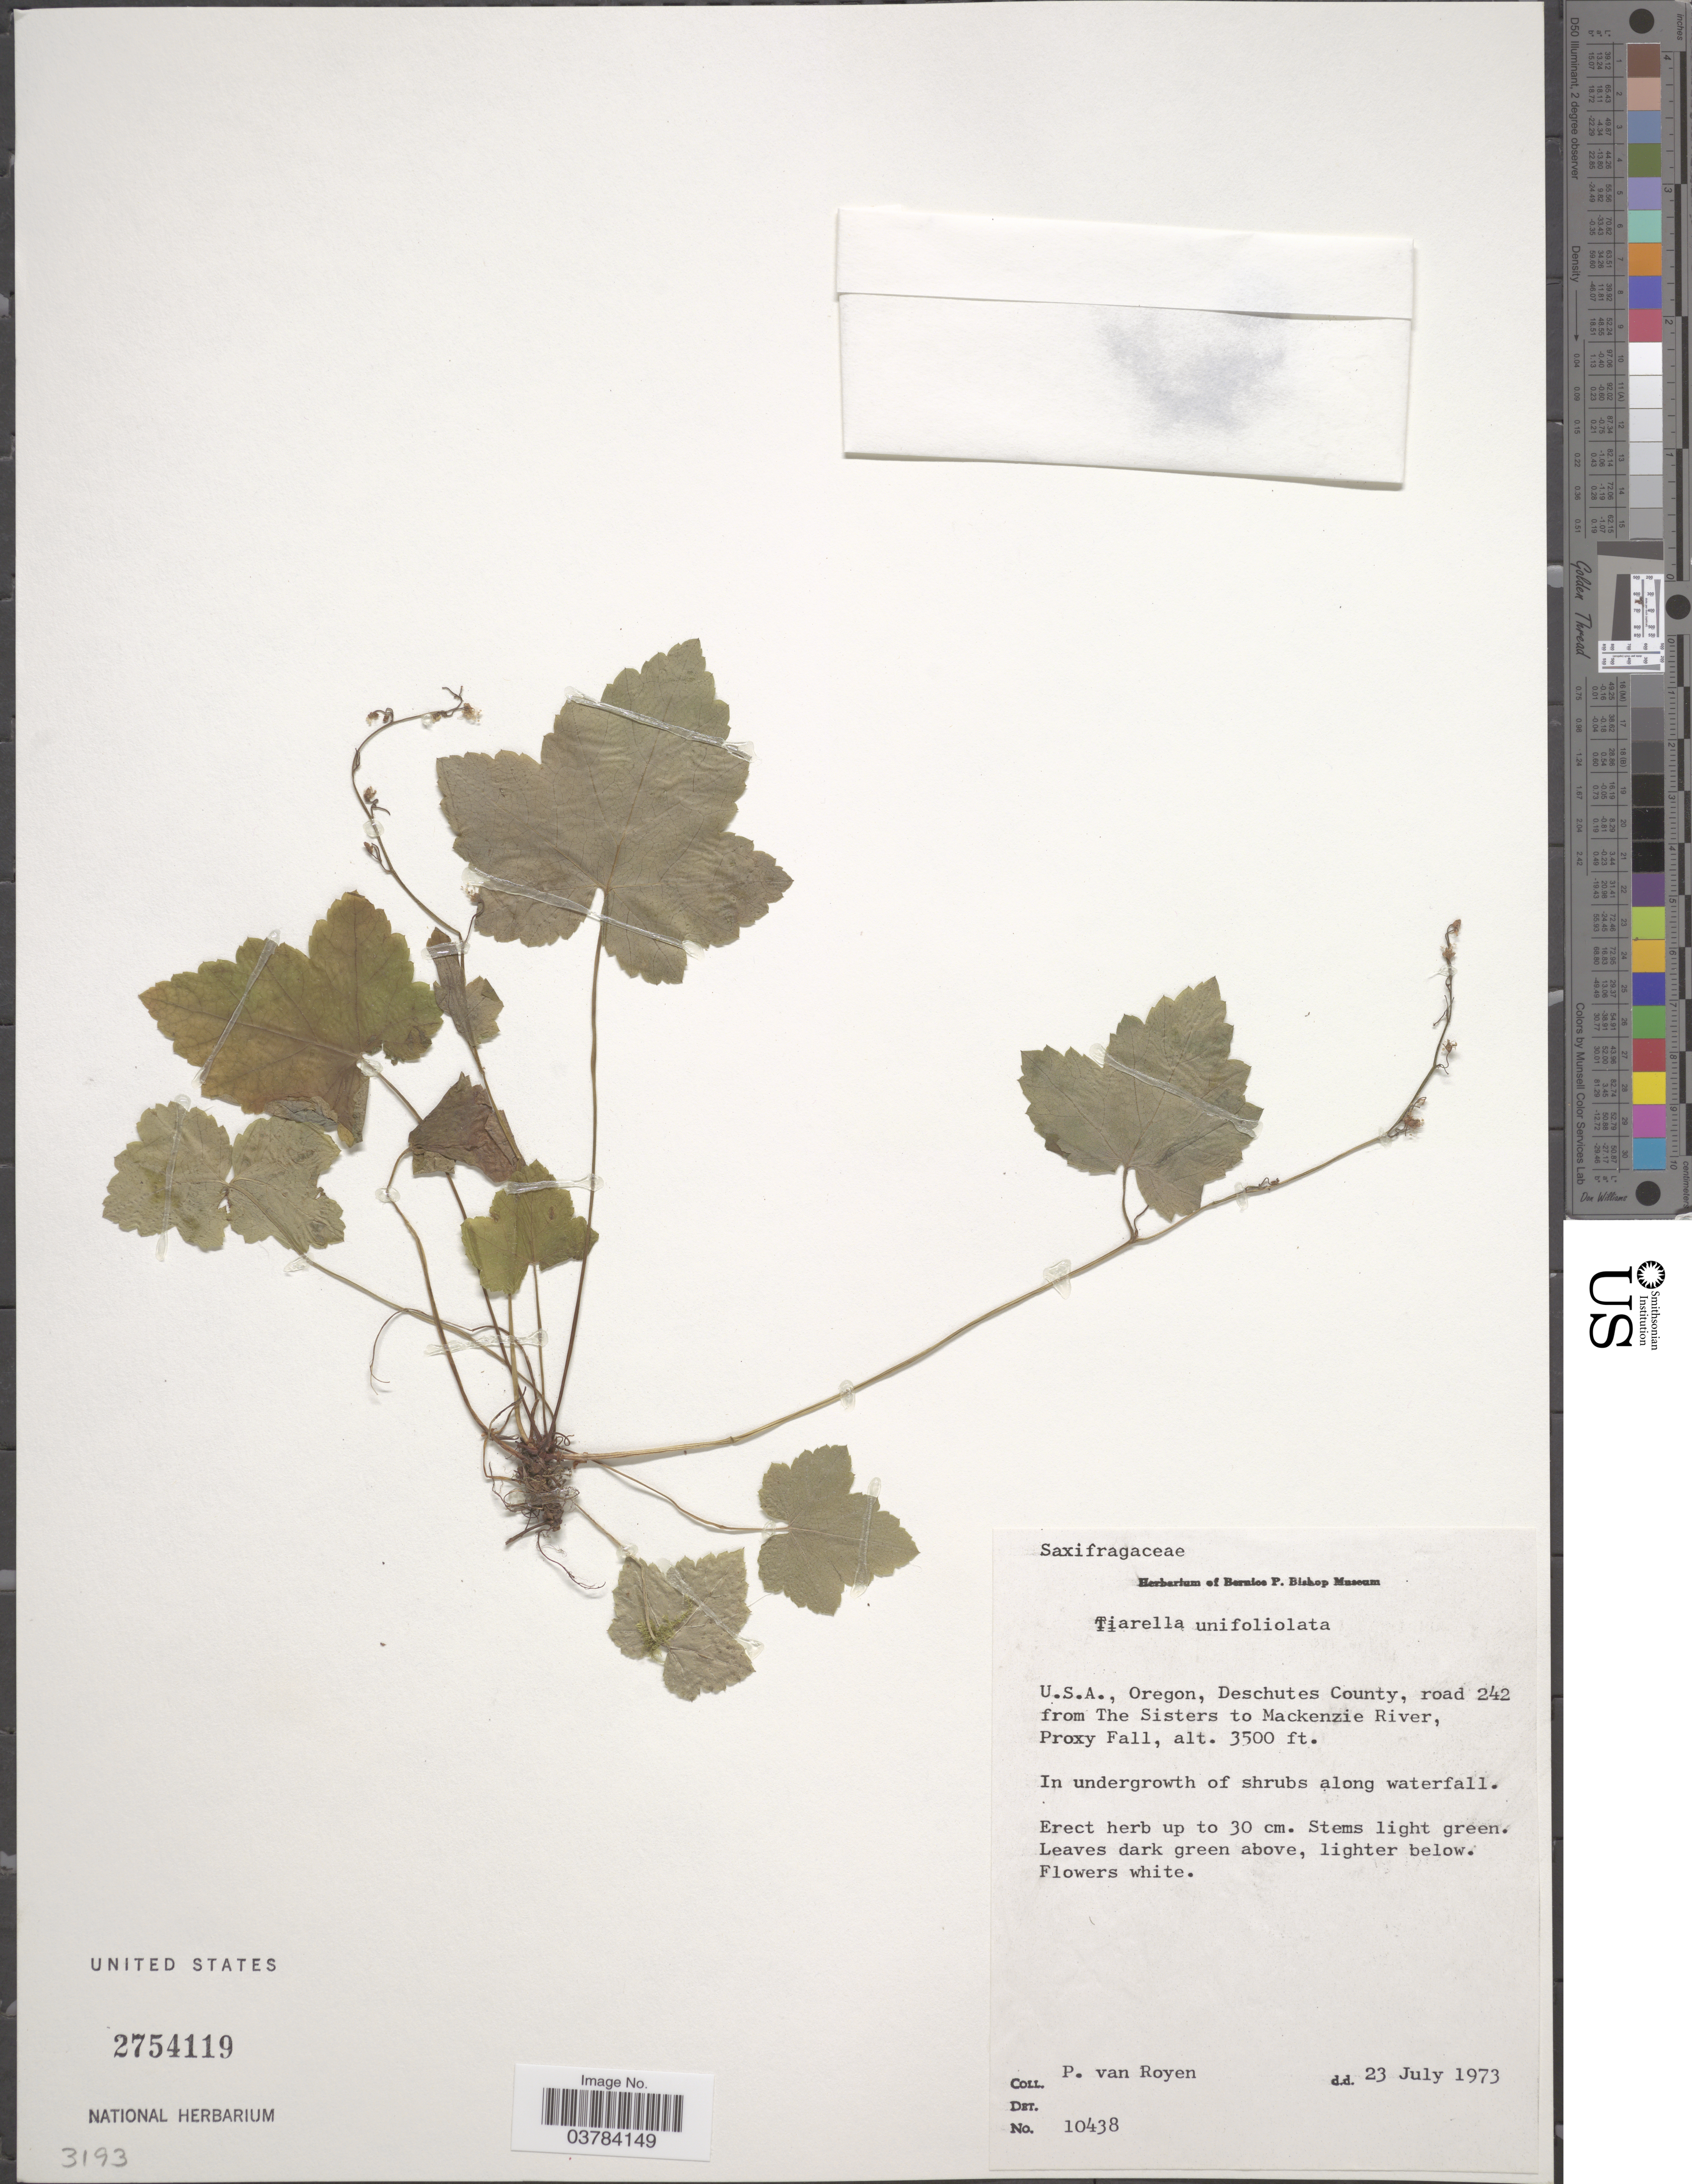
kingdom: Plantae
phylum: Tracheophyta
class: Magnoliopsida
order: Saxifragales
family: Saxifragaceae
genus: Tiarella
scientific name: Tiarella unifoliata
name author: Hook.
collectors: P. van Royen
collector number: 10438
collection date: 1973-07-23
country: United States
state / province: Oregon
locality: Deschutes County, road 242 from The Sisters to Mackenzie River, Proxy Fall.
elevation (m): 1067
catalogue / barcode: US 2754119